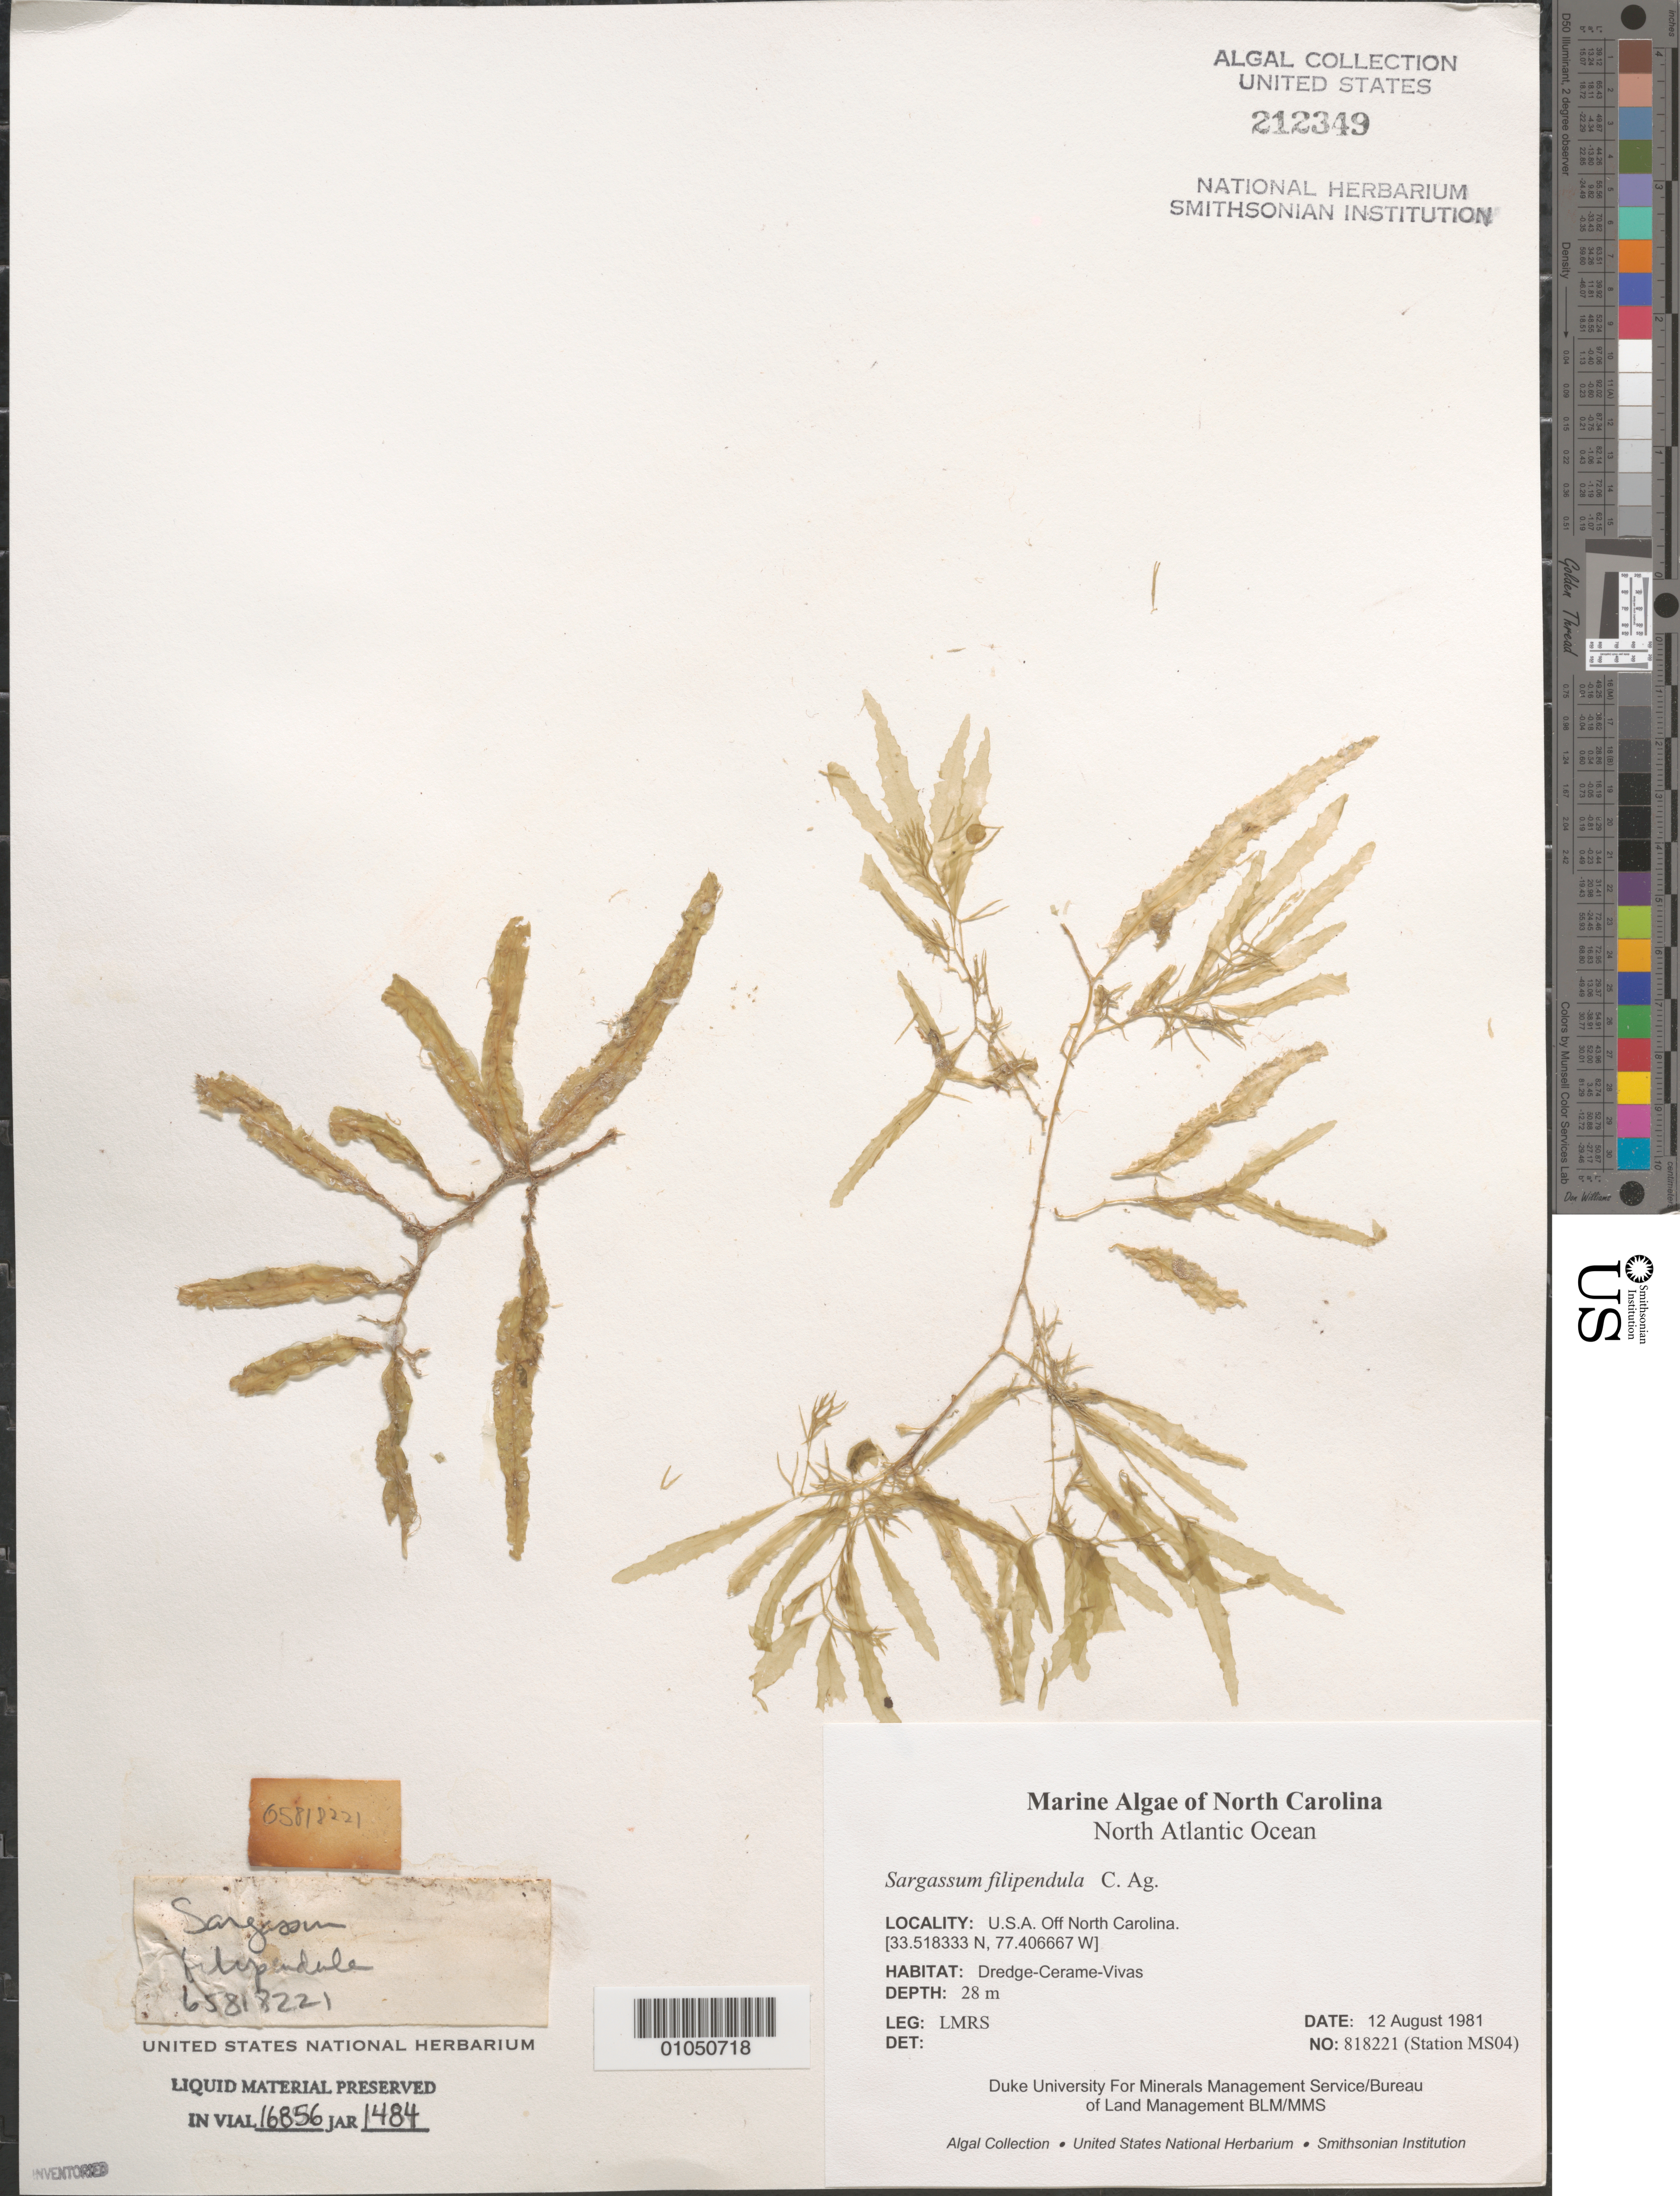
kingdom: Chromista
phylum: Ochrophyta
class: Phaeophyceae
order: Fucales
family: Sargassaceae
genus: Sargassum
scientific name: Sargassum filipendula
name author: C. Agardh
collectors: LMRS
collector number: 818221 Station MS04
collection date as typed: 12 Aug 1981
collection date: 1981-08-12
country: United States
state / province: North Carolina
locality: North Atlantic Ocean off North Carolina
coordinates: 33.518333 N, 77.406667 W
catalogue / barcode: US 212349